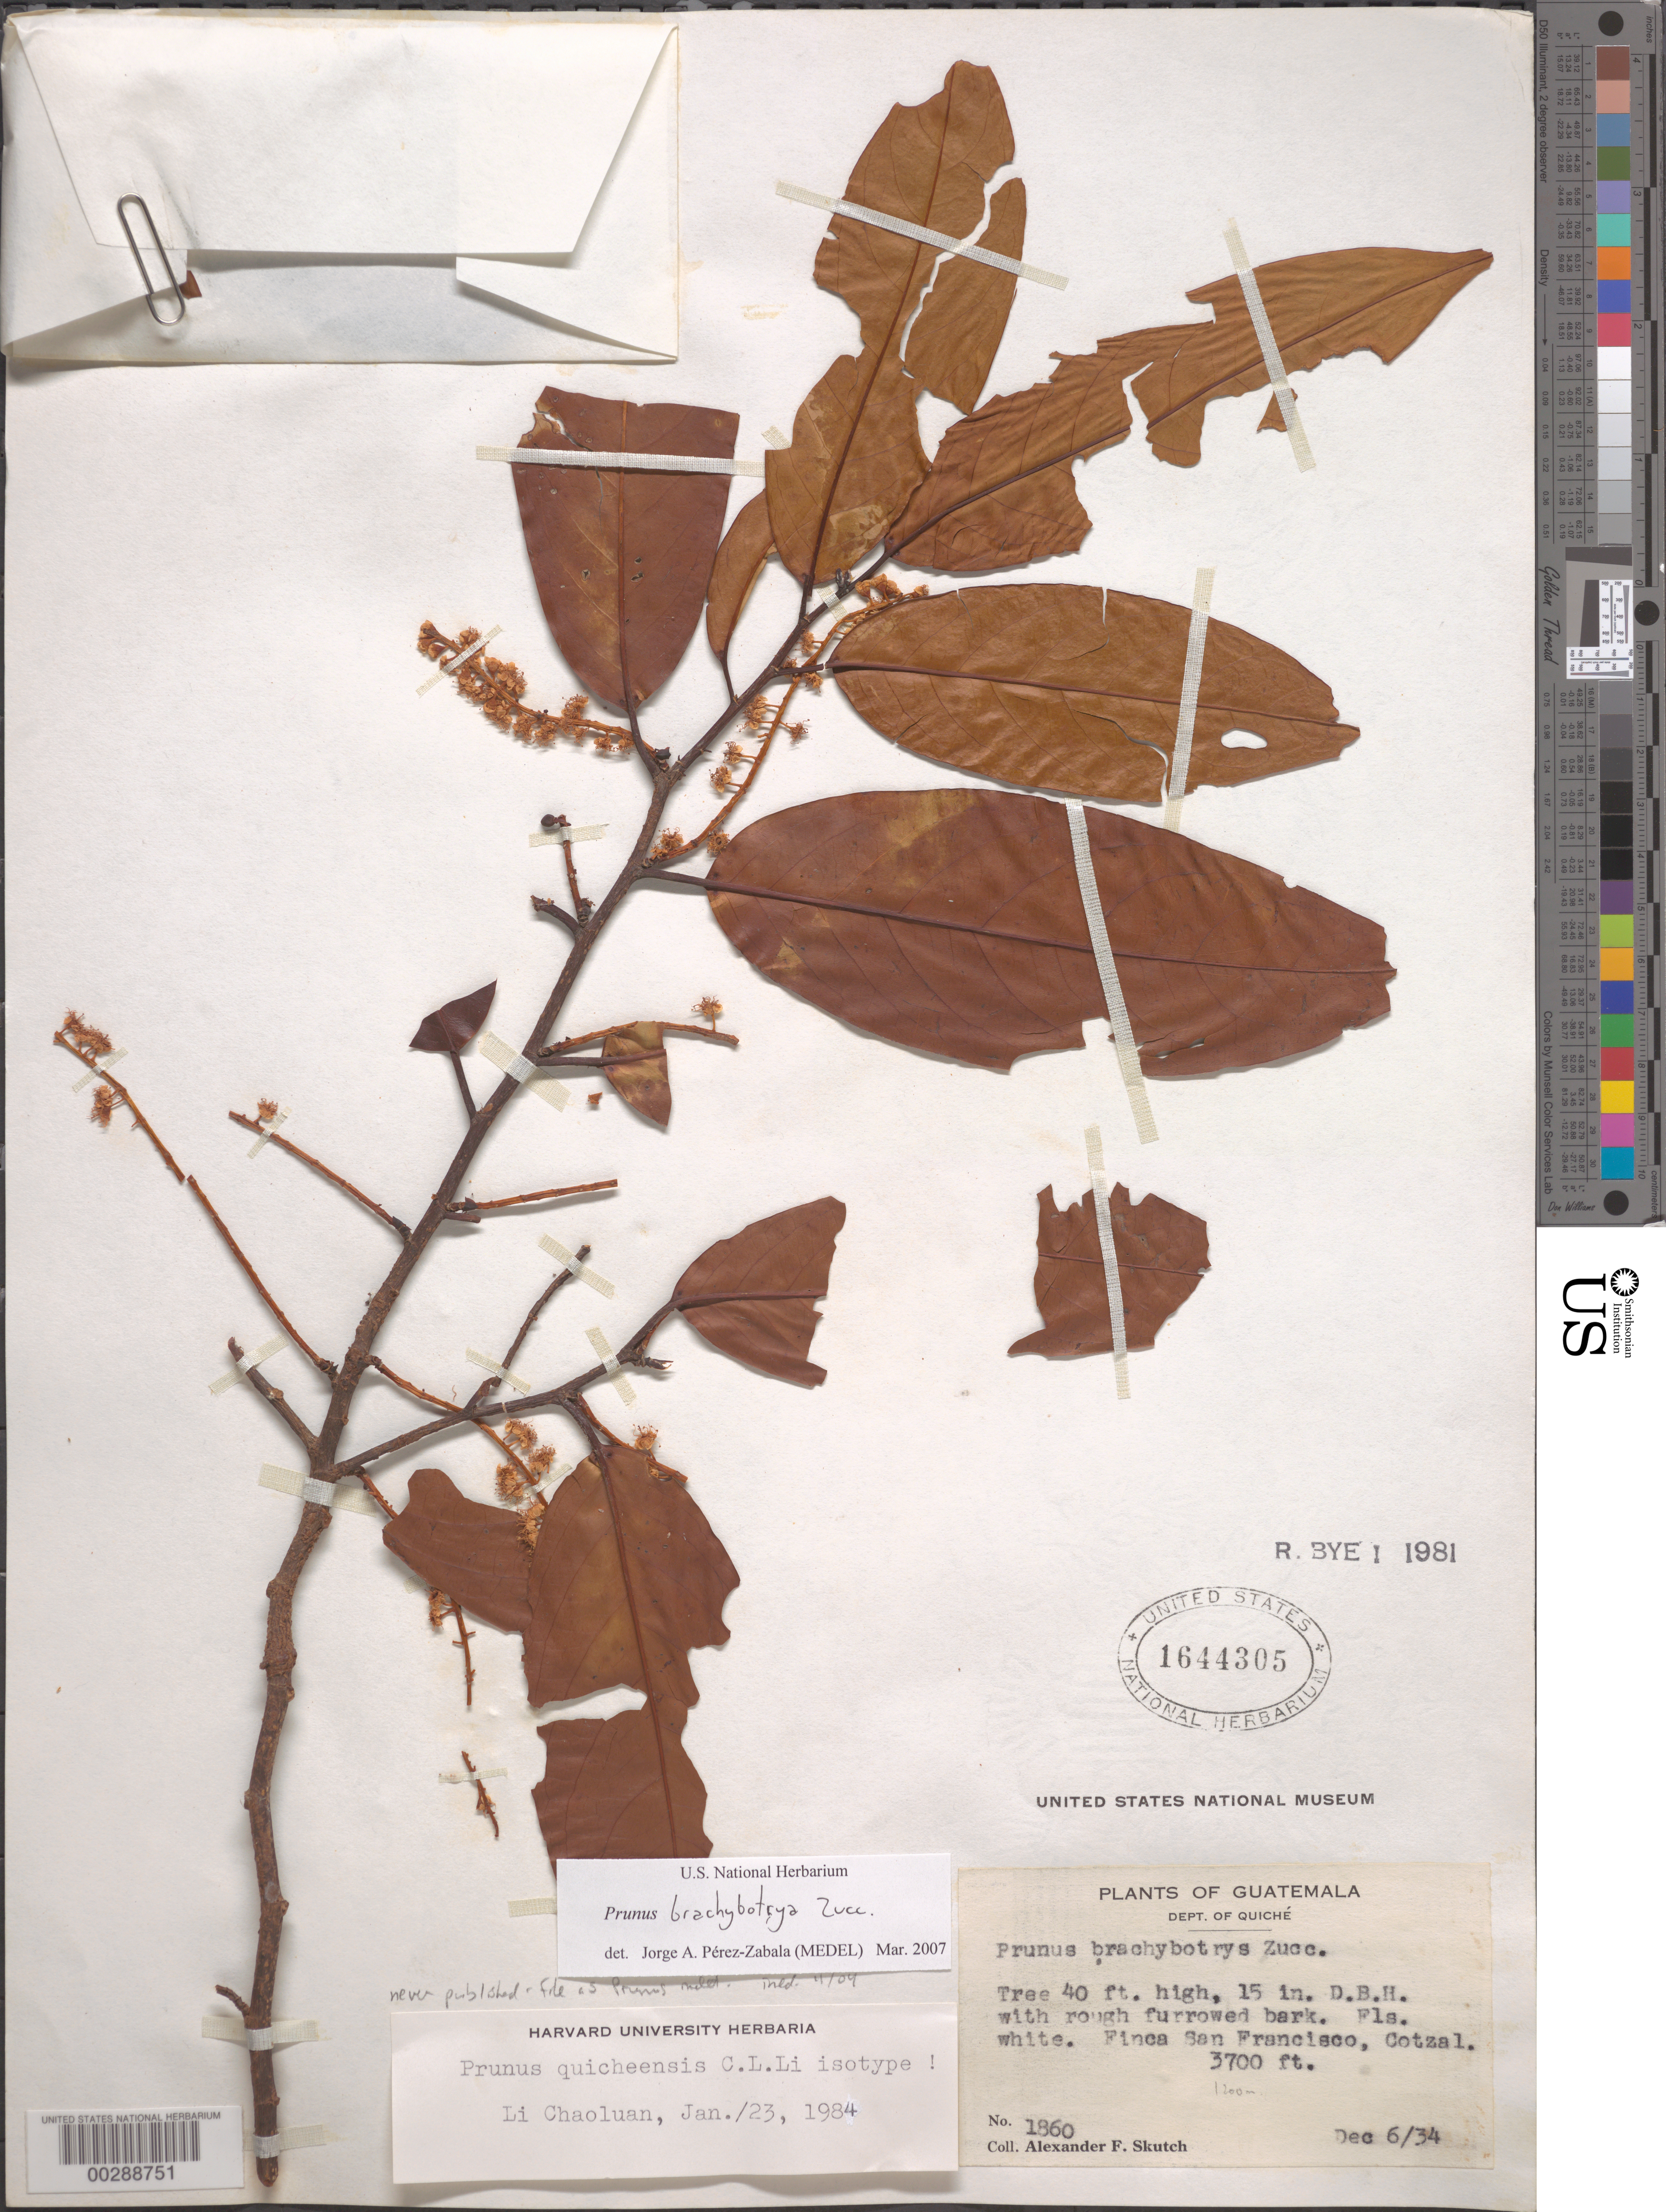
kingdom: Plantae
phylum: Tracheophyta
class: Magnoliopsida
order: Rosales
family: Rosaceae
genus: Prunus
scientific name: Prunus sp.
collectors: A. F. Skutch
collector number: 1860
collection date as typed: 06 Dec 1934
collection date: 1934-12-06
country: Guatemala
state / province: El Quiché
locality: Finca San Francisco, Gotzal.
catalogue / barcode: US 1644305